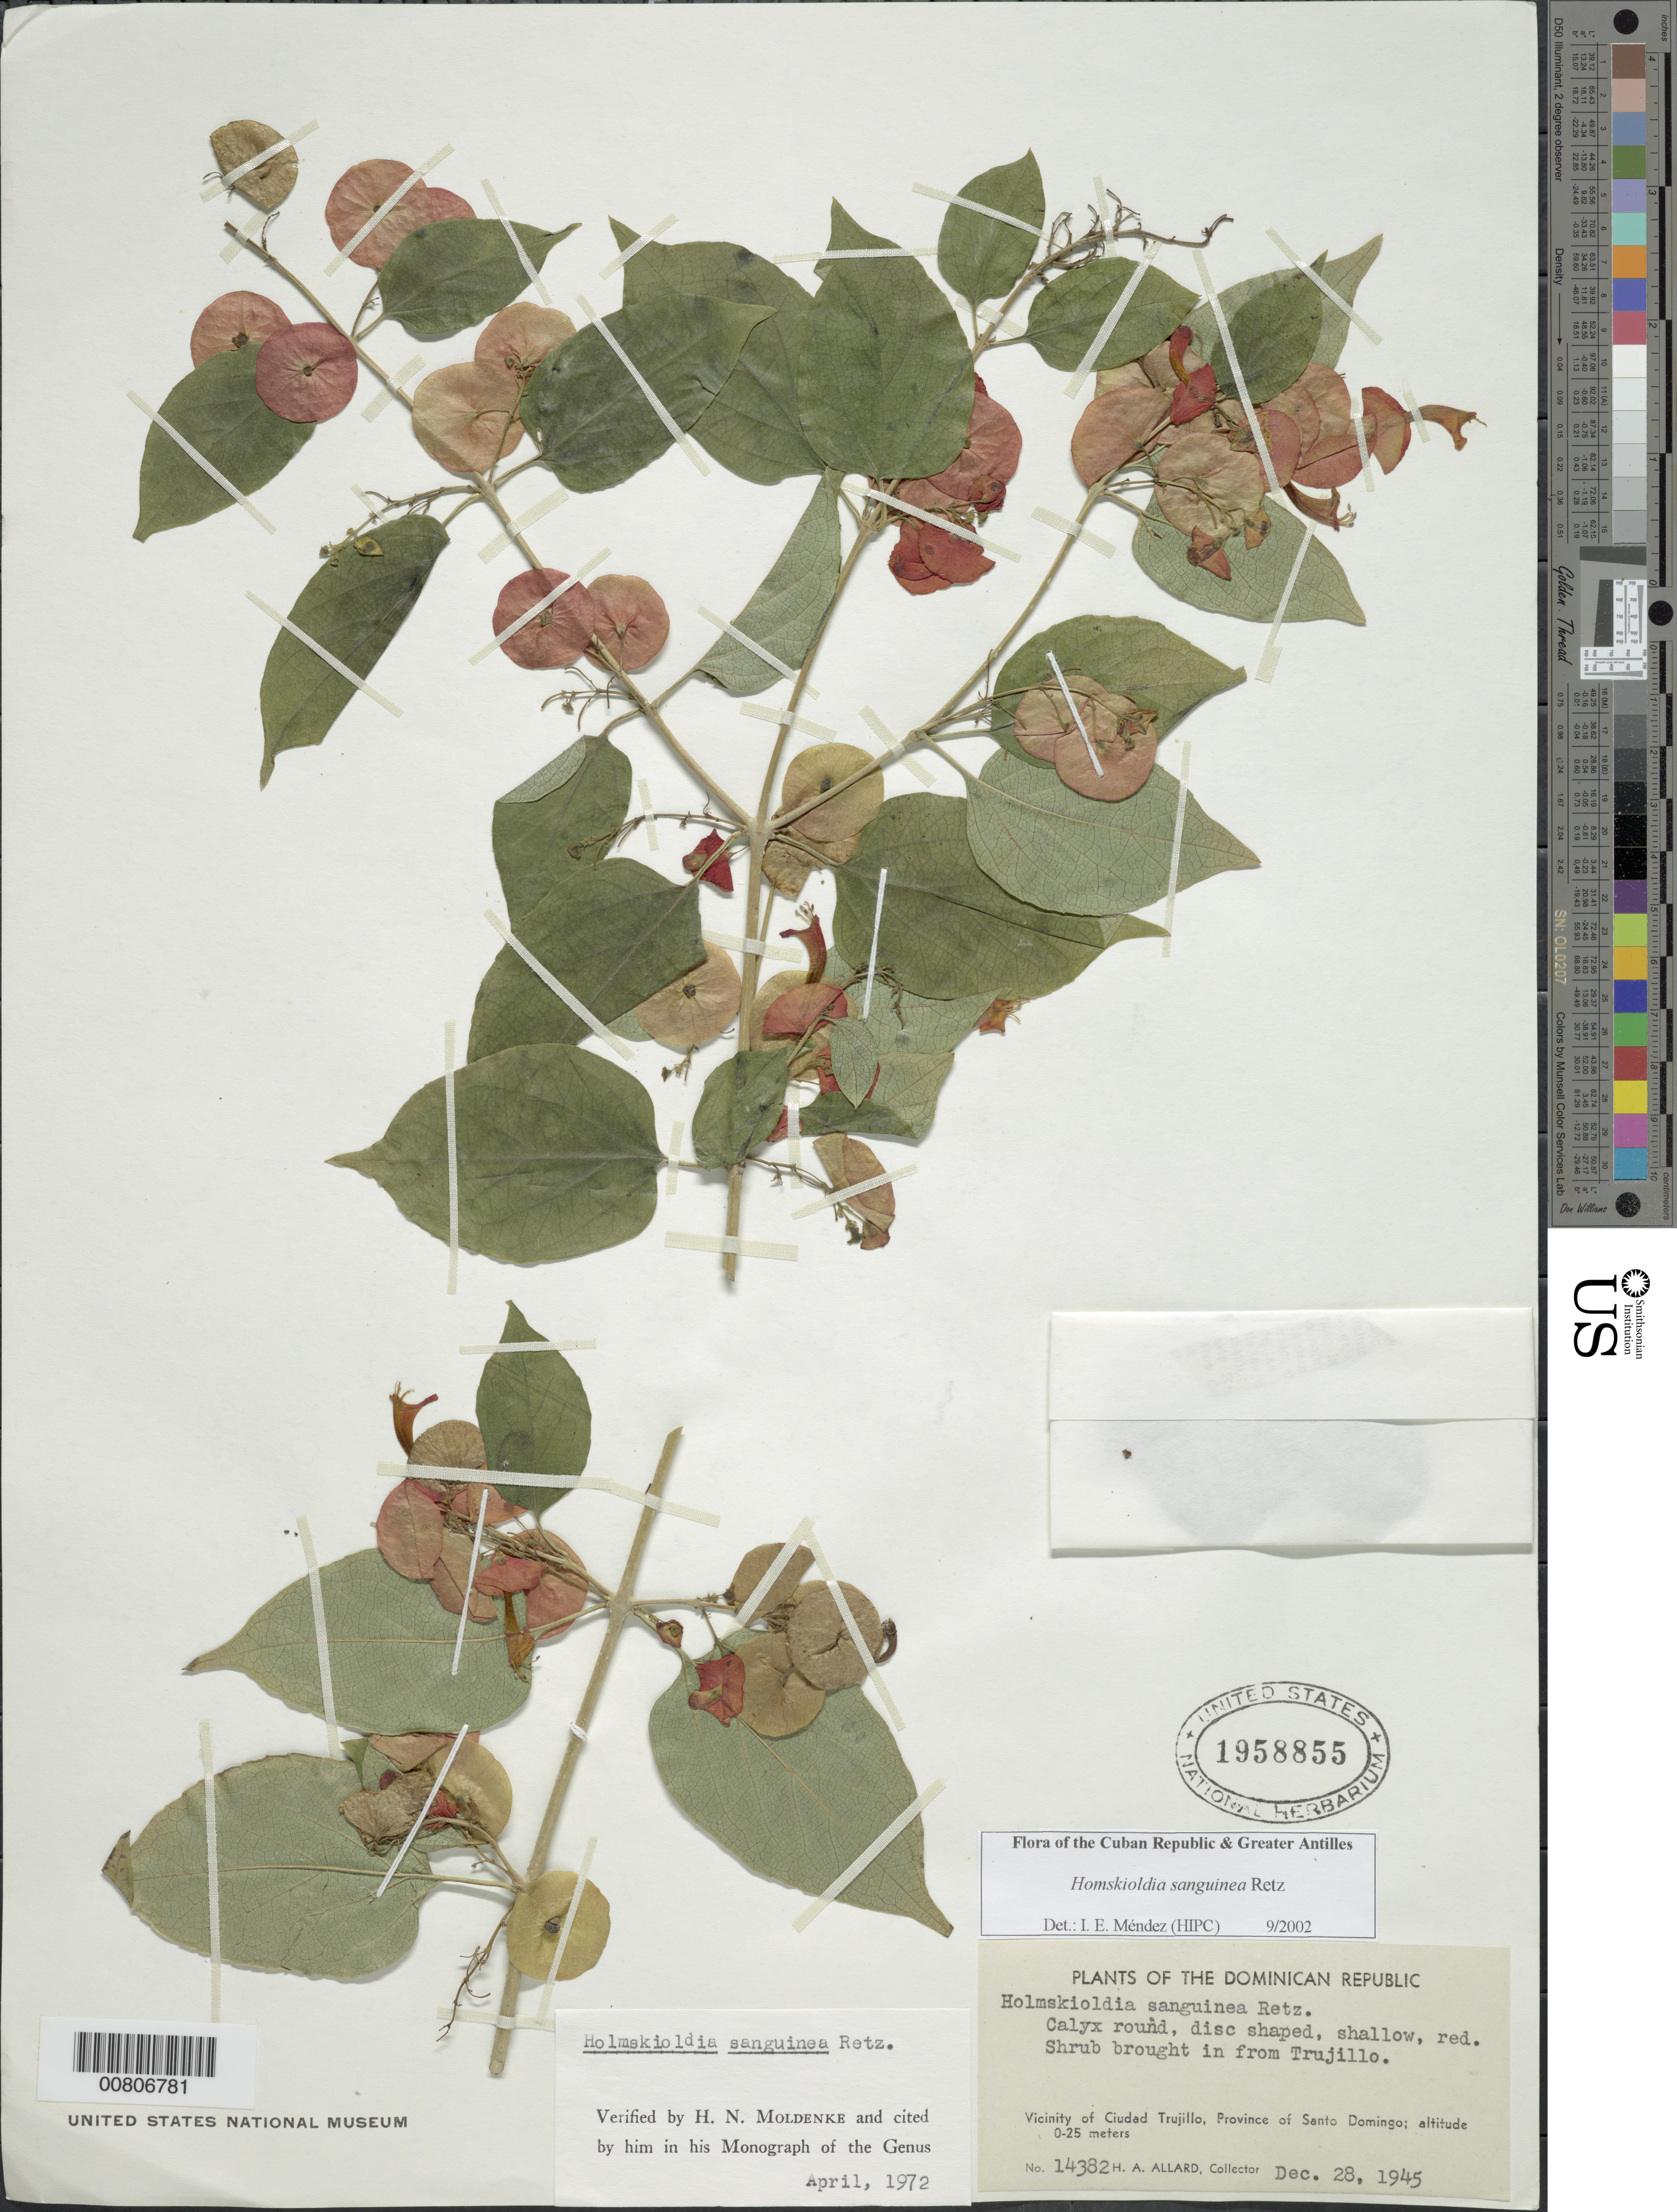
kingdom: Plantae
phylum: Tracheophyta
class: Magnoliopsida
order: Lamiales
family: Lamiaceae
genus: Holmskioldia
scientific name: Holmskioldia sanguinea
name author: Retz.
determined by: Méndez, Isidro E., (HIPC)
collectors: H. A. Allard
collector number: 14382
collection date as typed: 28 Dec 1945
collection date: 1945-12-28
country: Dominican Republic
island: Hispaniola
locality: Santo Domingo Prov., Ciudad Trujillo vicinity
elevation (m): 0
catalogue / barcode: US 1958855